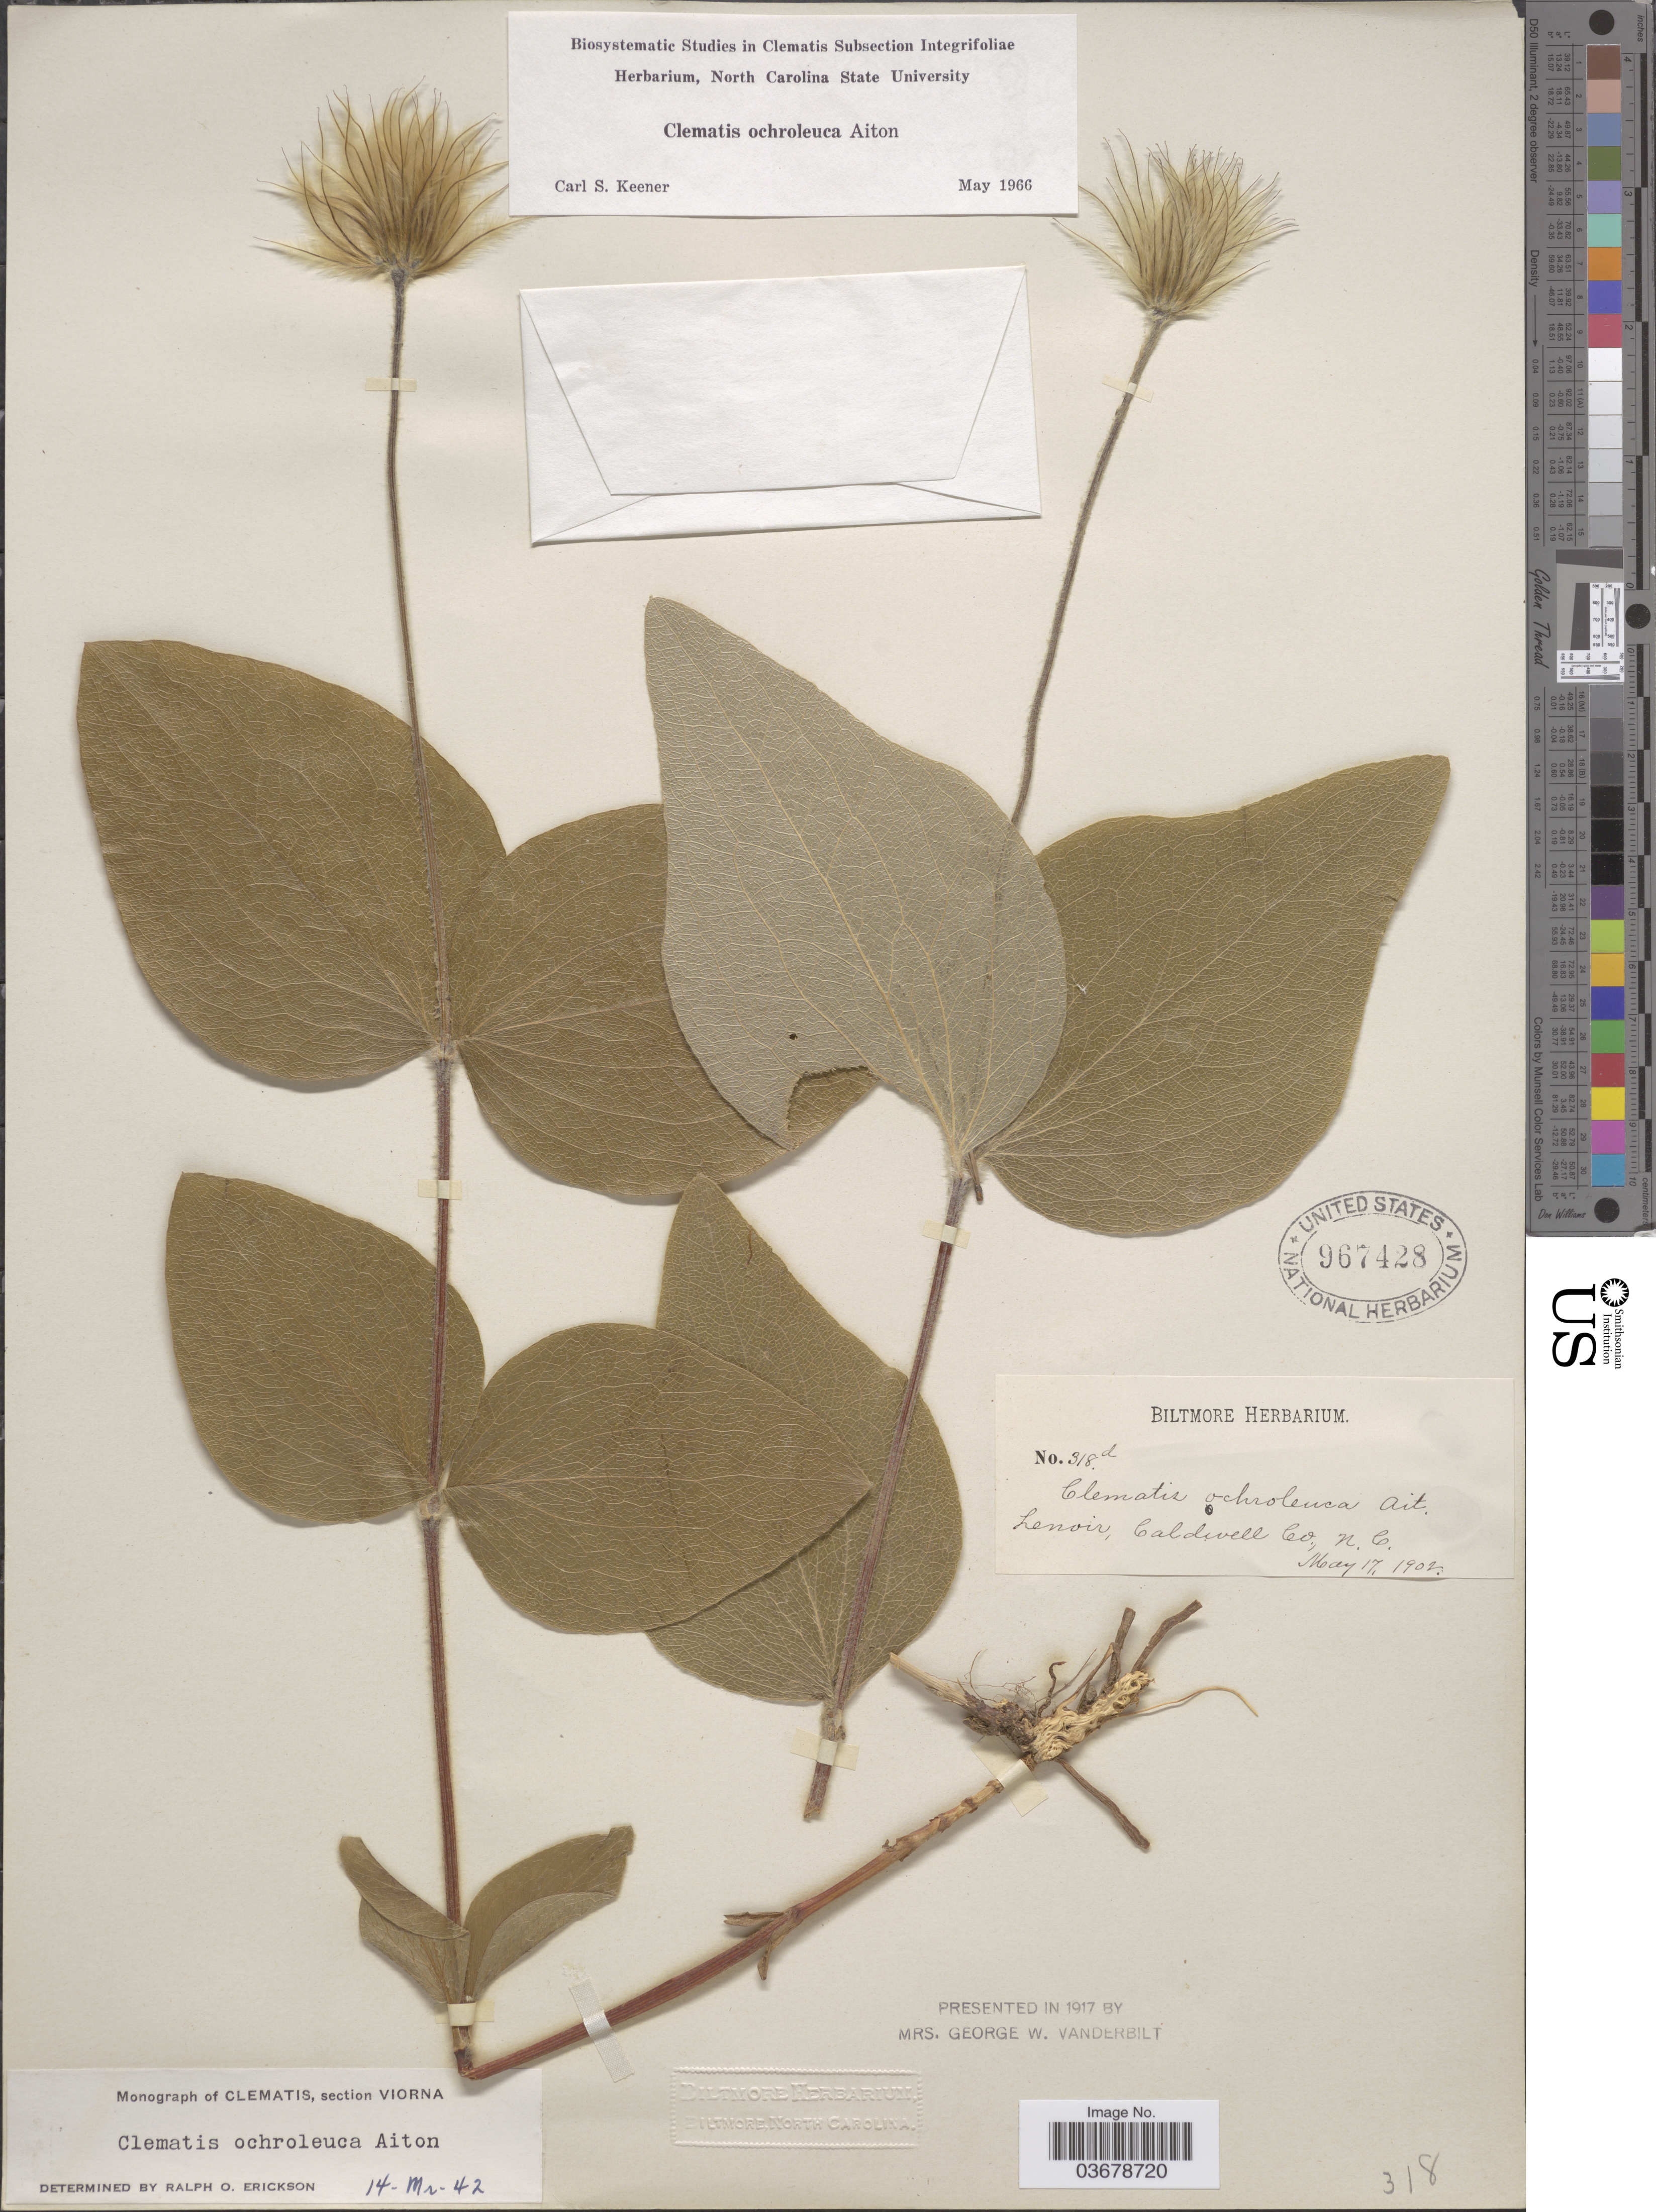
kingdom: Plantae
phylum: Tracheophyta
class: Magnoliopsida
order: Ranunculales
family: Ranunculaceae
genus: Clematis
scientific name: Clematis viorna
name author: L.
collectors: ex herb. Biltmore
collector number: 318d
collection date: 1902-05-17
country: United States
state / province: North Carolina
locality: Lenoir, Caldwell Co.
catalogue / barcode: US 96742